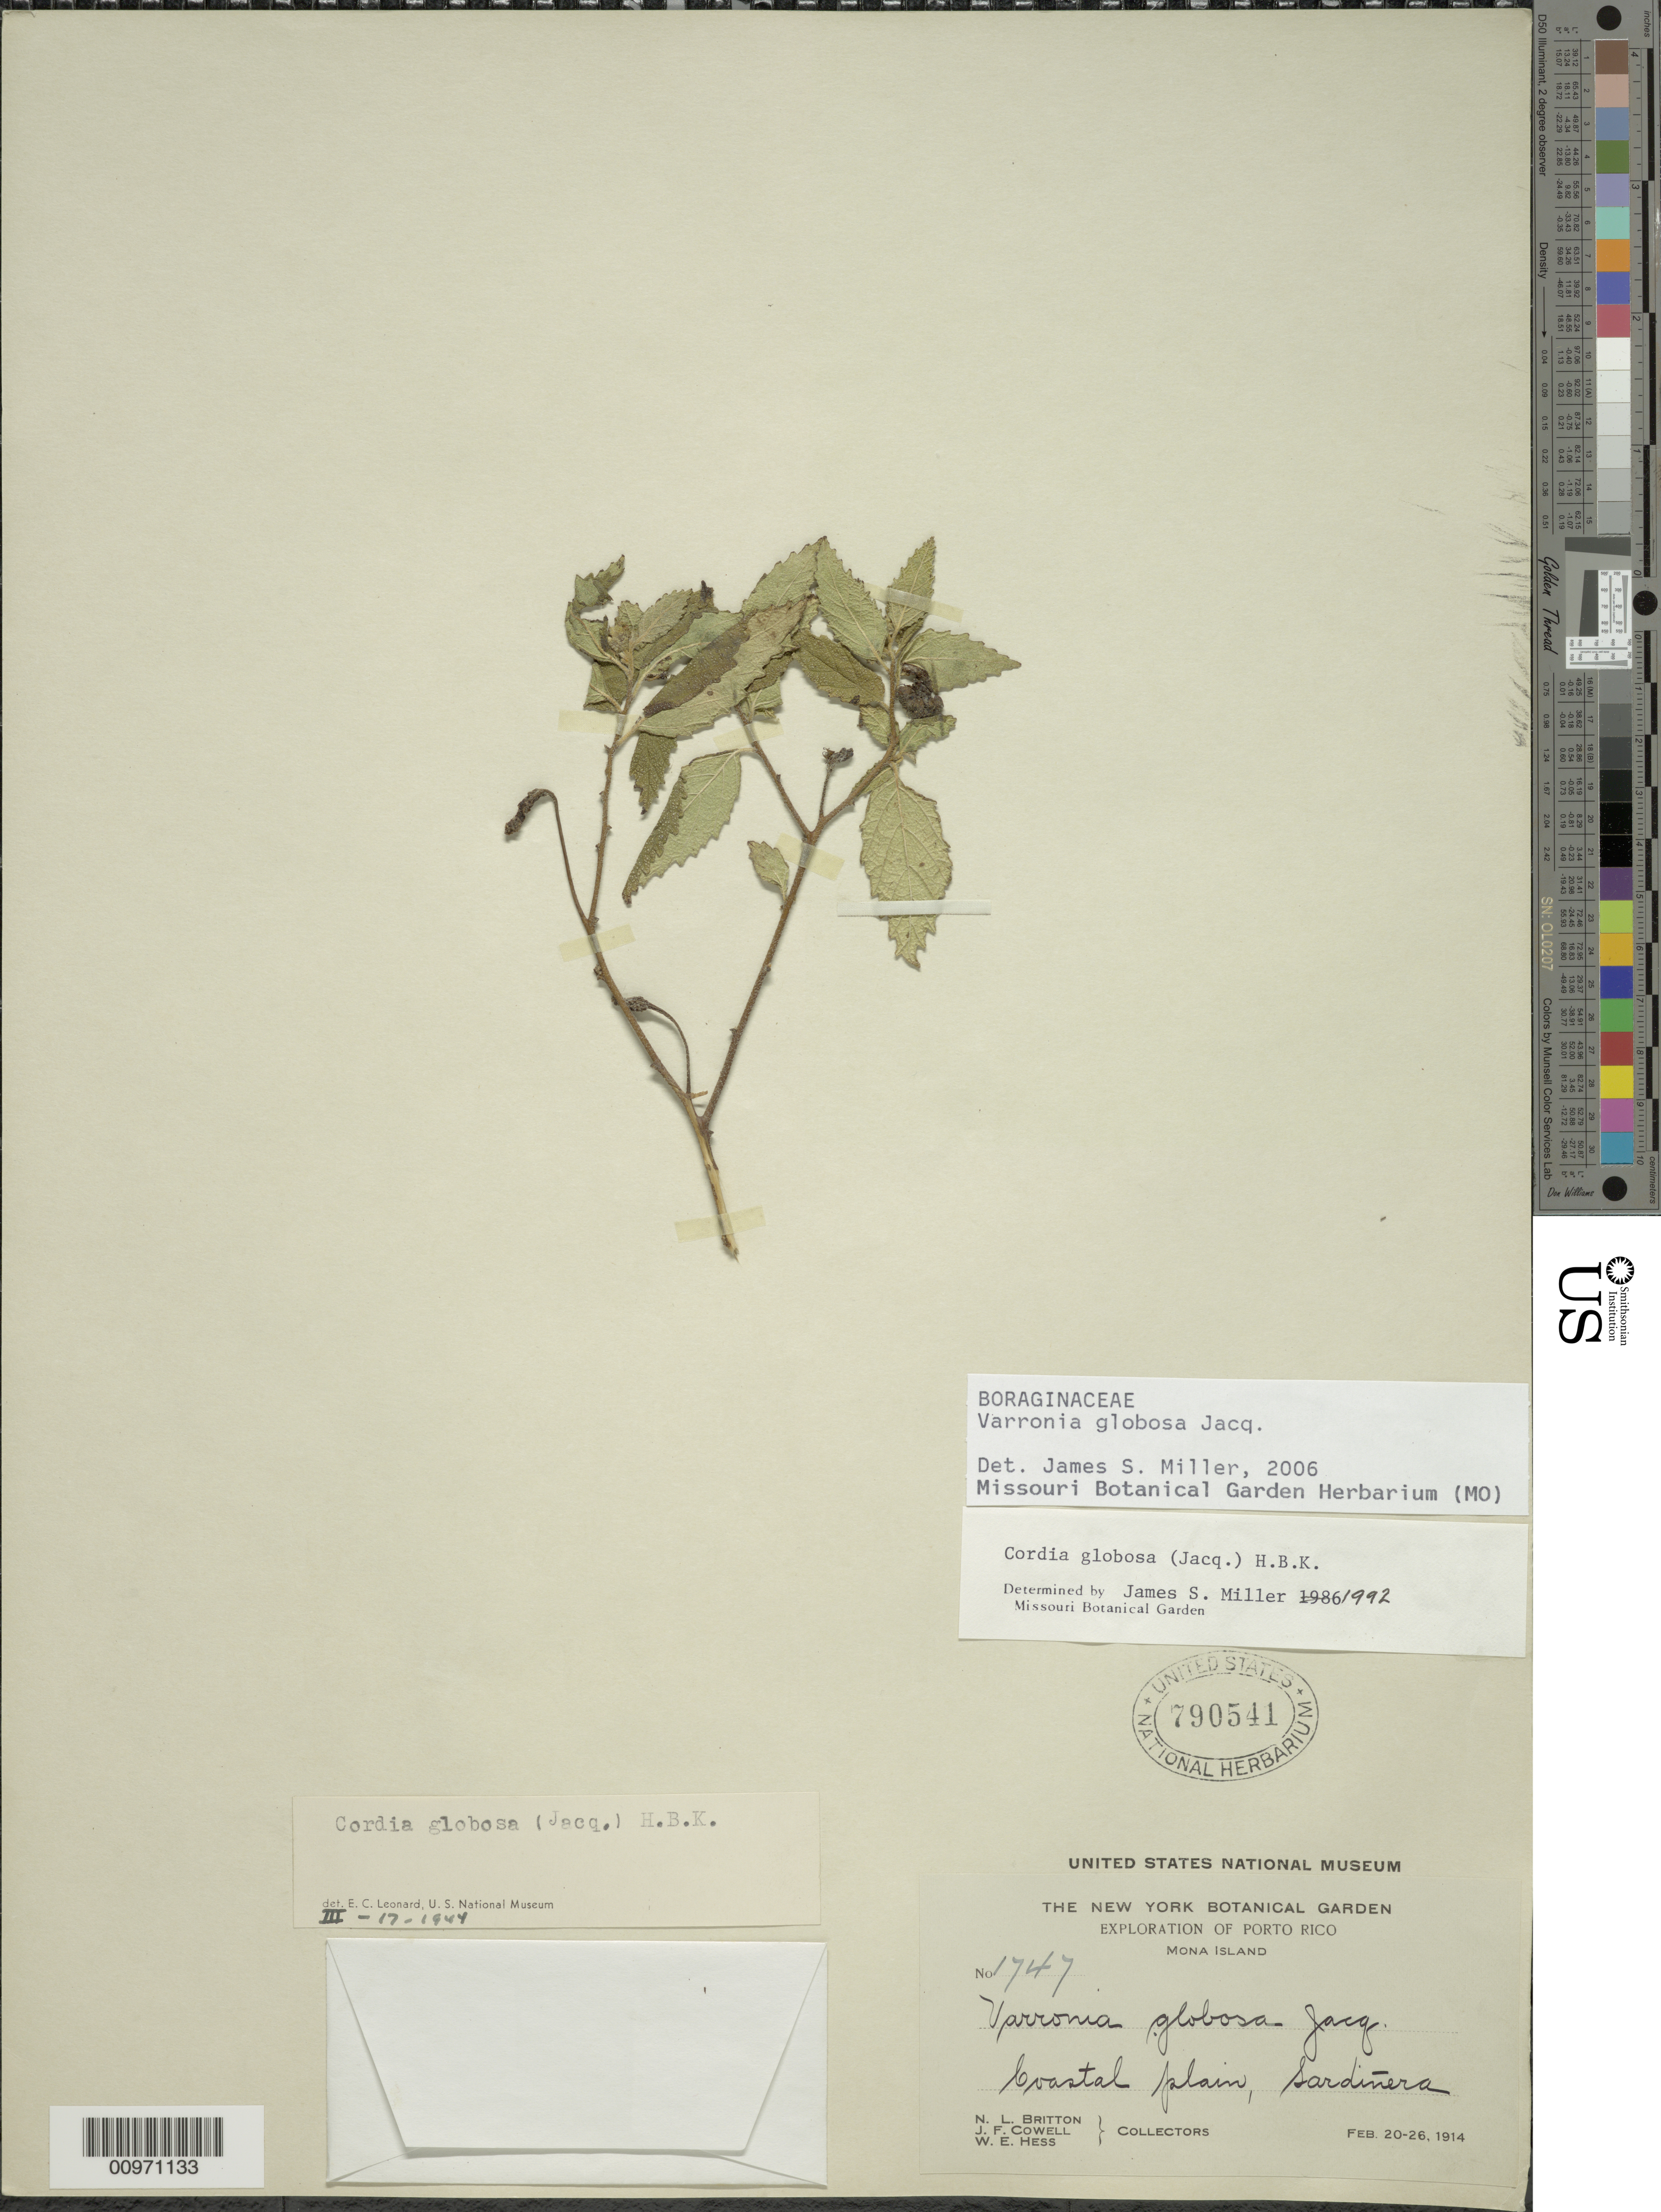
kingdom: Plantae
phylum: Tracheophyta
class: Magnoliopsida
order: Boraginales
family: Cordiaceae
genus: Varronia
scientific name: Varronia globosa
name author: Jacq.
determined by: Miller, James S., (MO), Missouri Botanical Garden (UNITED STATES)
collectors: N. Britton, J. F. Cowell & W. Hess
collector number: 1747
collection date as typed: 20 Feb 1914 to 26 Feb 1914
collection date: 1914-02-20/1914-02-26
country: Puerto Rico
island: Mona I.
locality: Sardiñera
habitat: Coastal plain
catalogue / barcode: US 790541